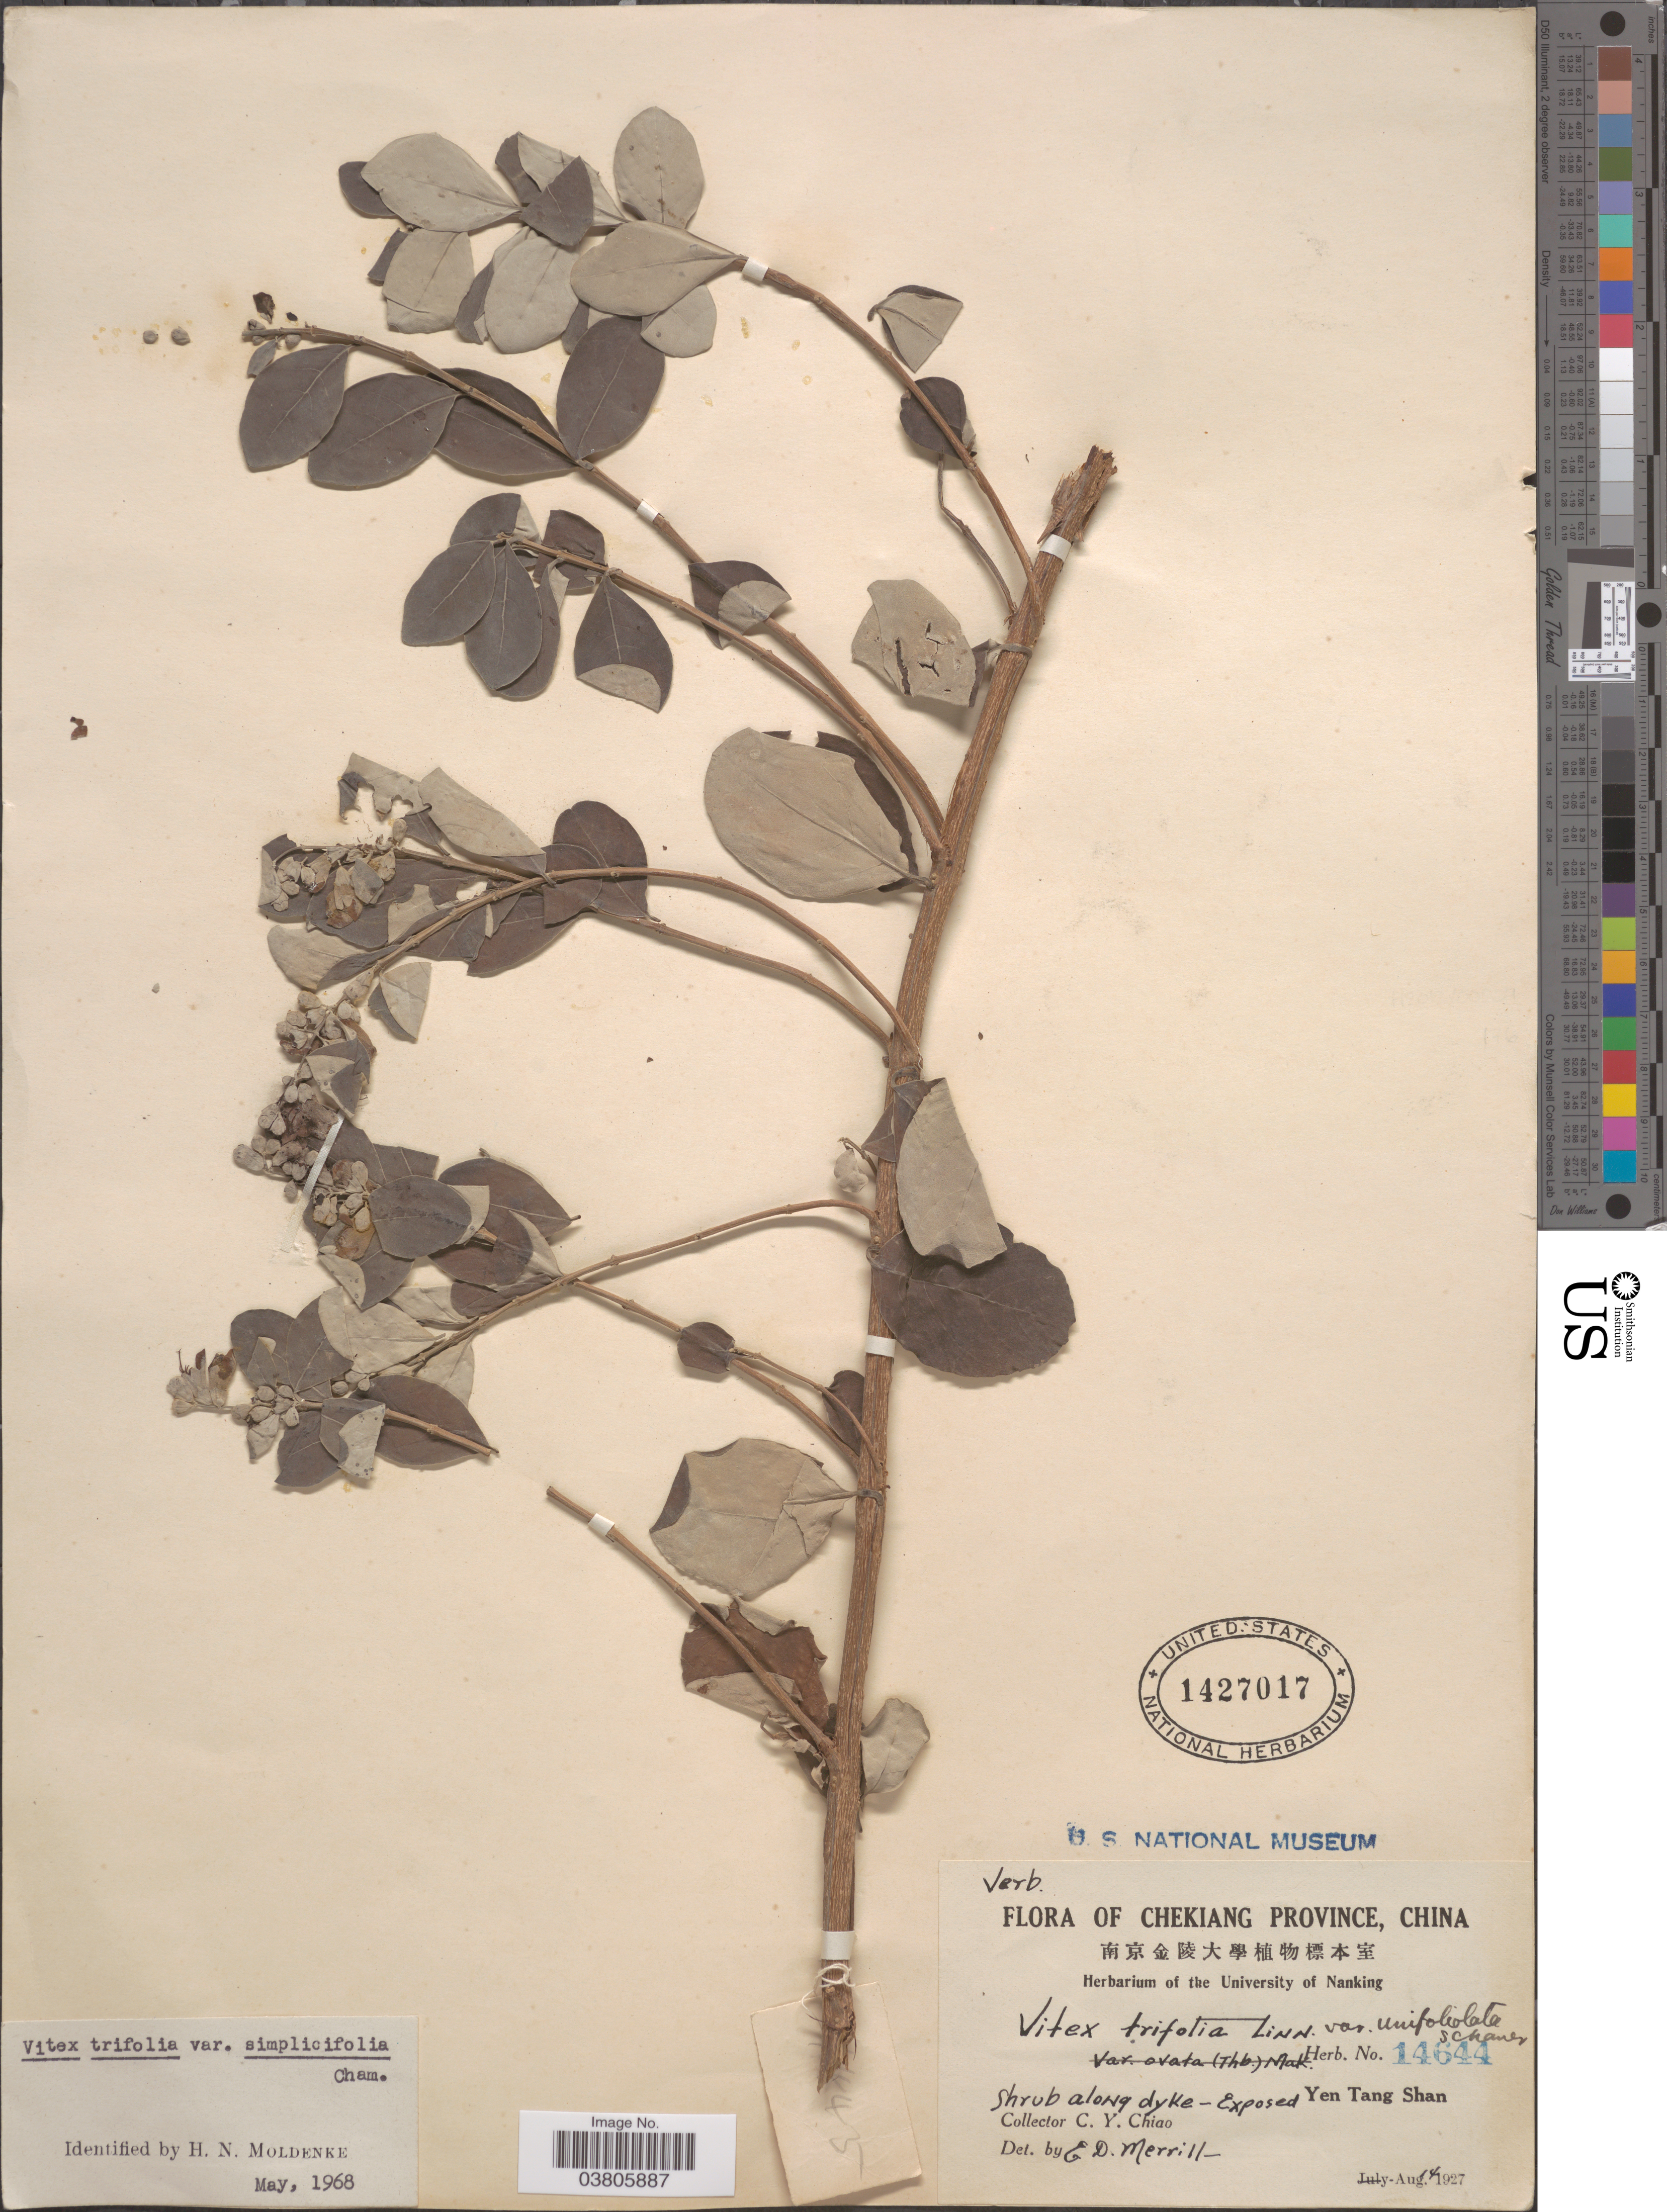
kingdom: Plantae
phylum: Tracheophyta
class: Magnoliopsida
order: Lamiales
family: Lamiaceae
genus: Vitex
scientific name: Vitex negundo var. simplicifolia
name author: D.K. Zang & J.W. Sun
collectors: C. Y. Chiao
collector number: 14644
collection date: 1927-08-14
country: China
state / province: Zhejiang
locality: Chekiang Province. Yen Tang Shan.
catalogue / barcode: US 1427017